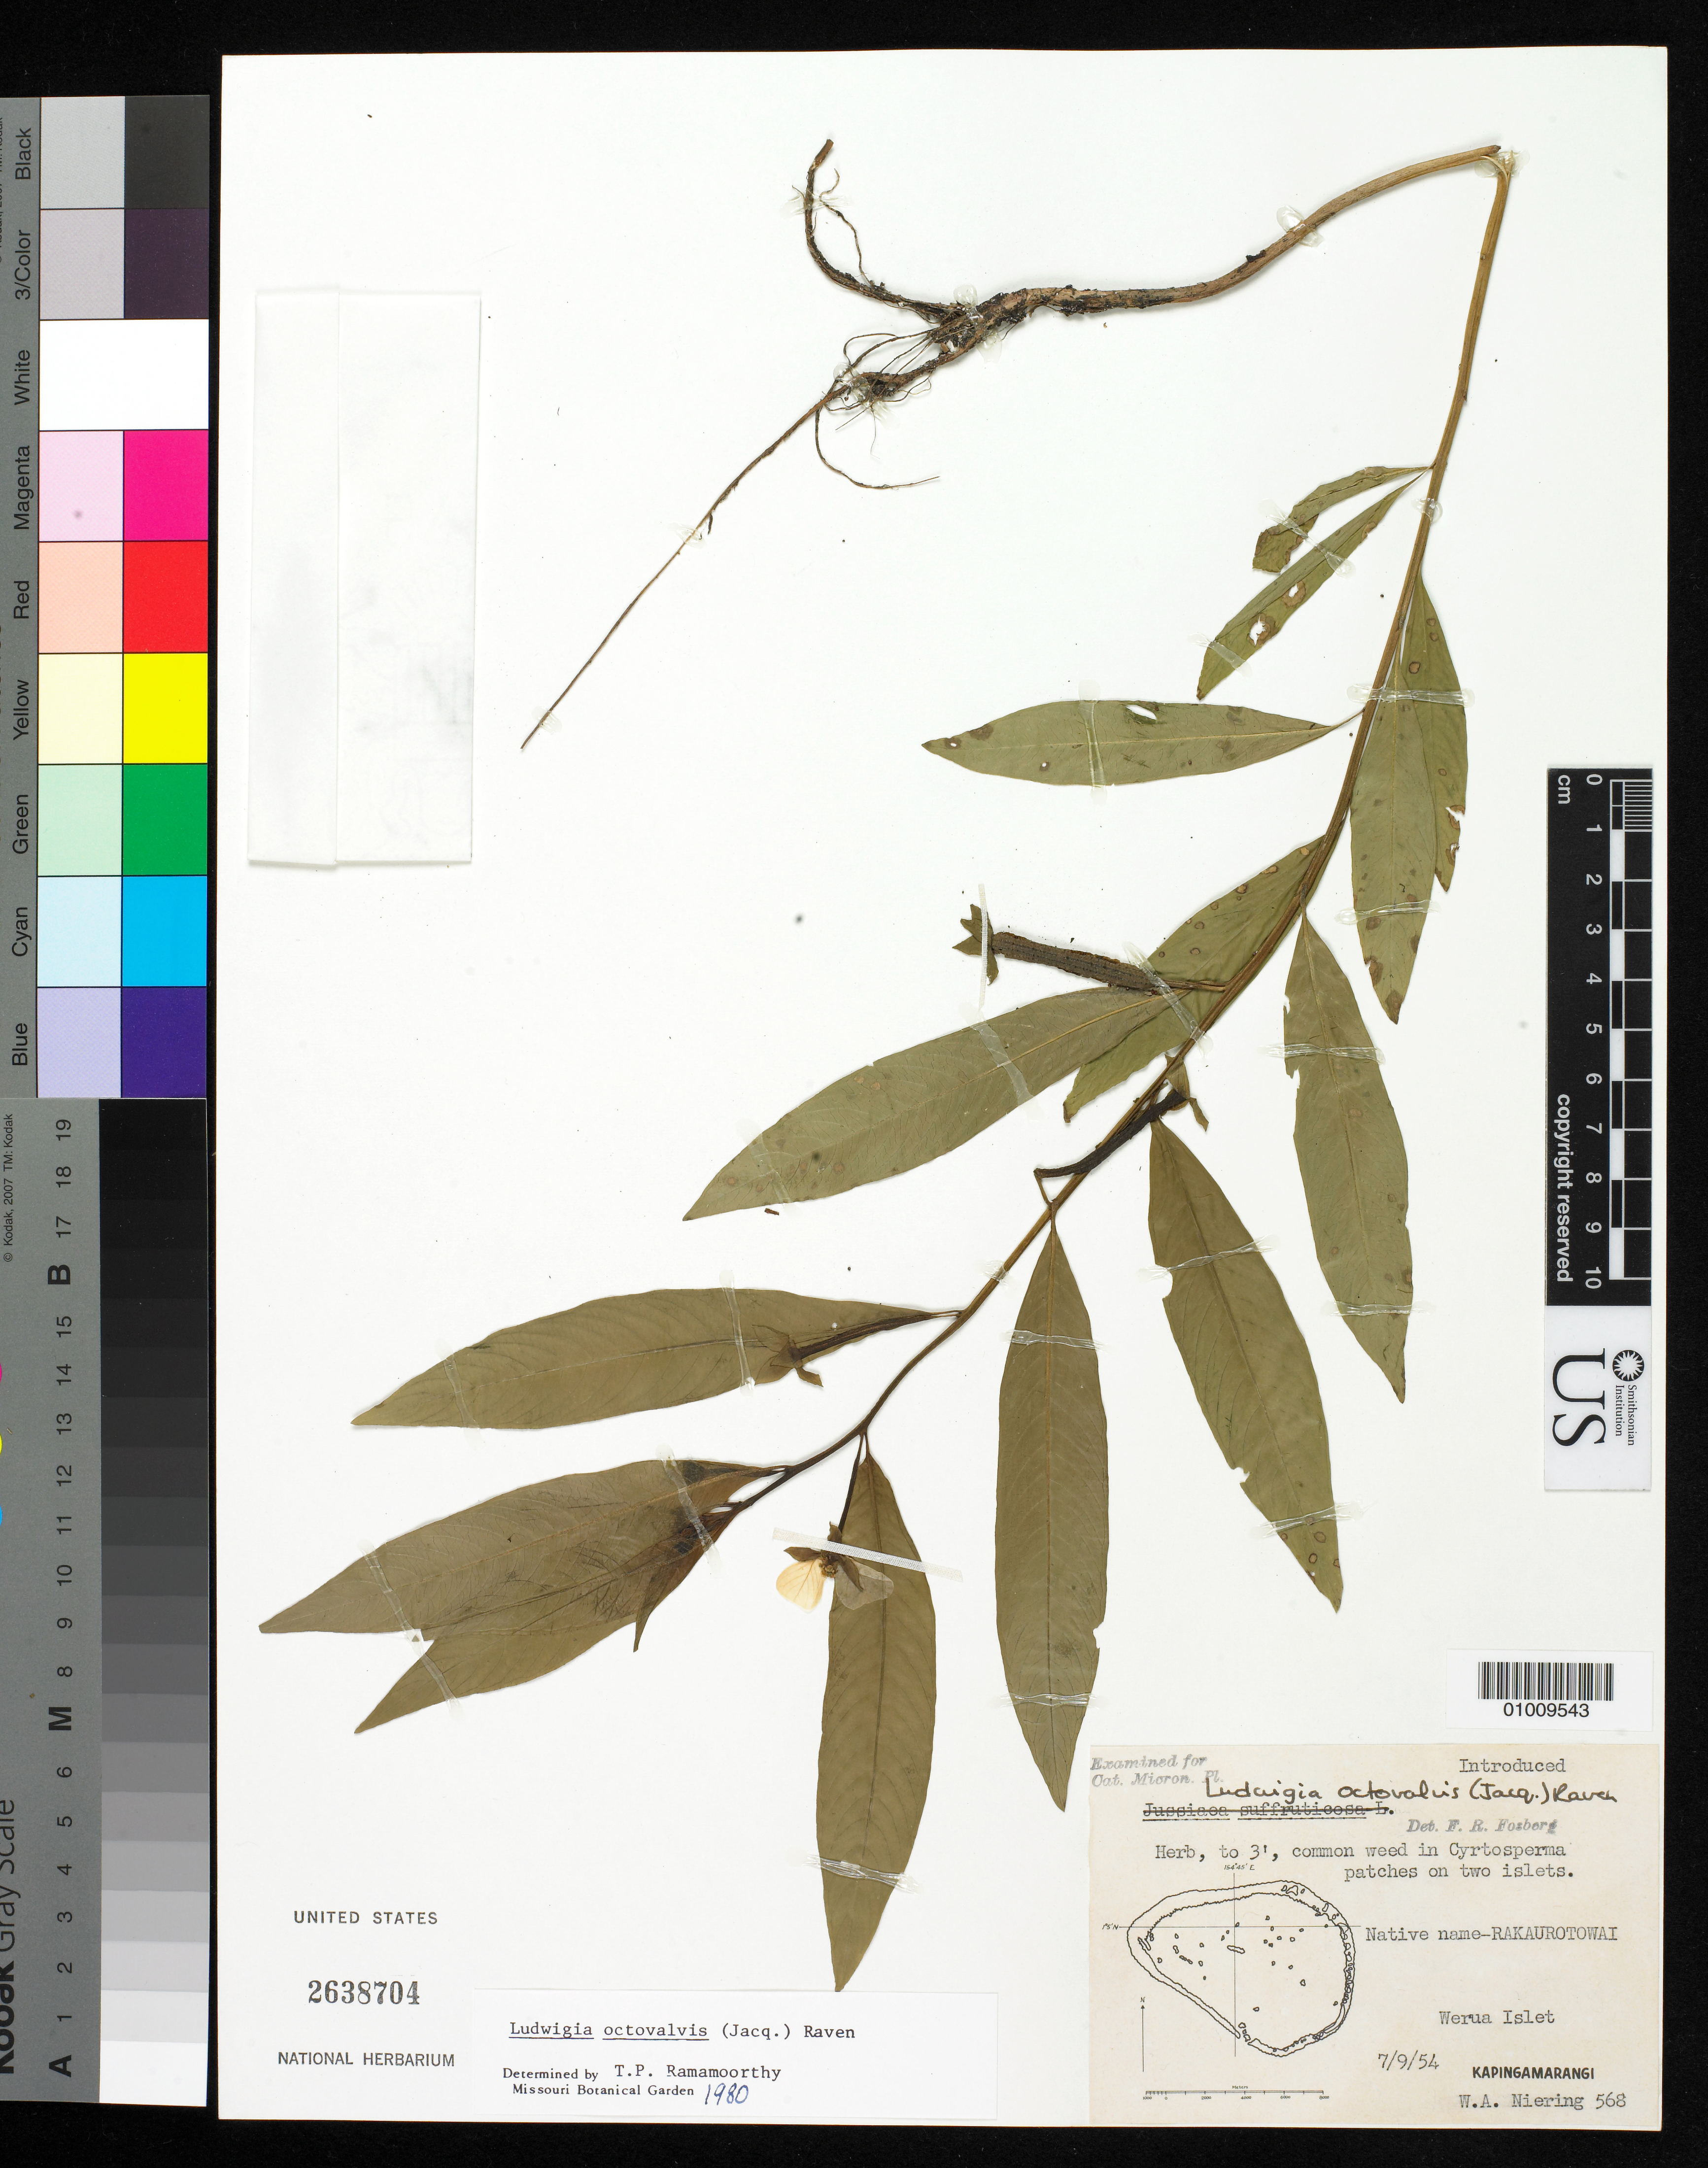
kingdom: Plantae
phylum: Tracheophyta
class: Magnoliopsida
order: Myrtales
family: Onagraceae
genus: Ludwigia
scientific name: Ludwigia octovalvis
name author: (Jacq.) P.H. Raven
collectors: W. Niering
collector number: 568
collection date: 1954-07-09 or 1954-09-07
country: Micronesia, Federated States of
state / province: Pohnpei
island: Kapingamarangi Atoll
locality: Werua Islet, Kapingamarangi (muncipality), Ponape (state)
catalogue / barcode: US 2638704